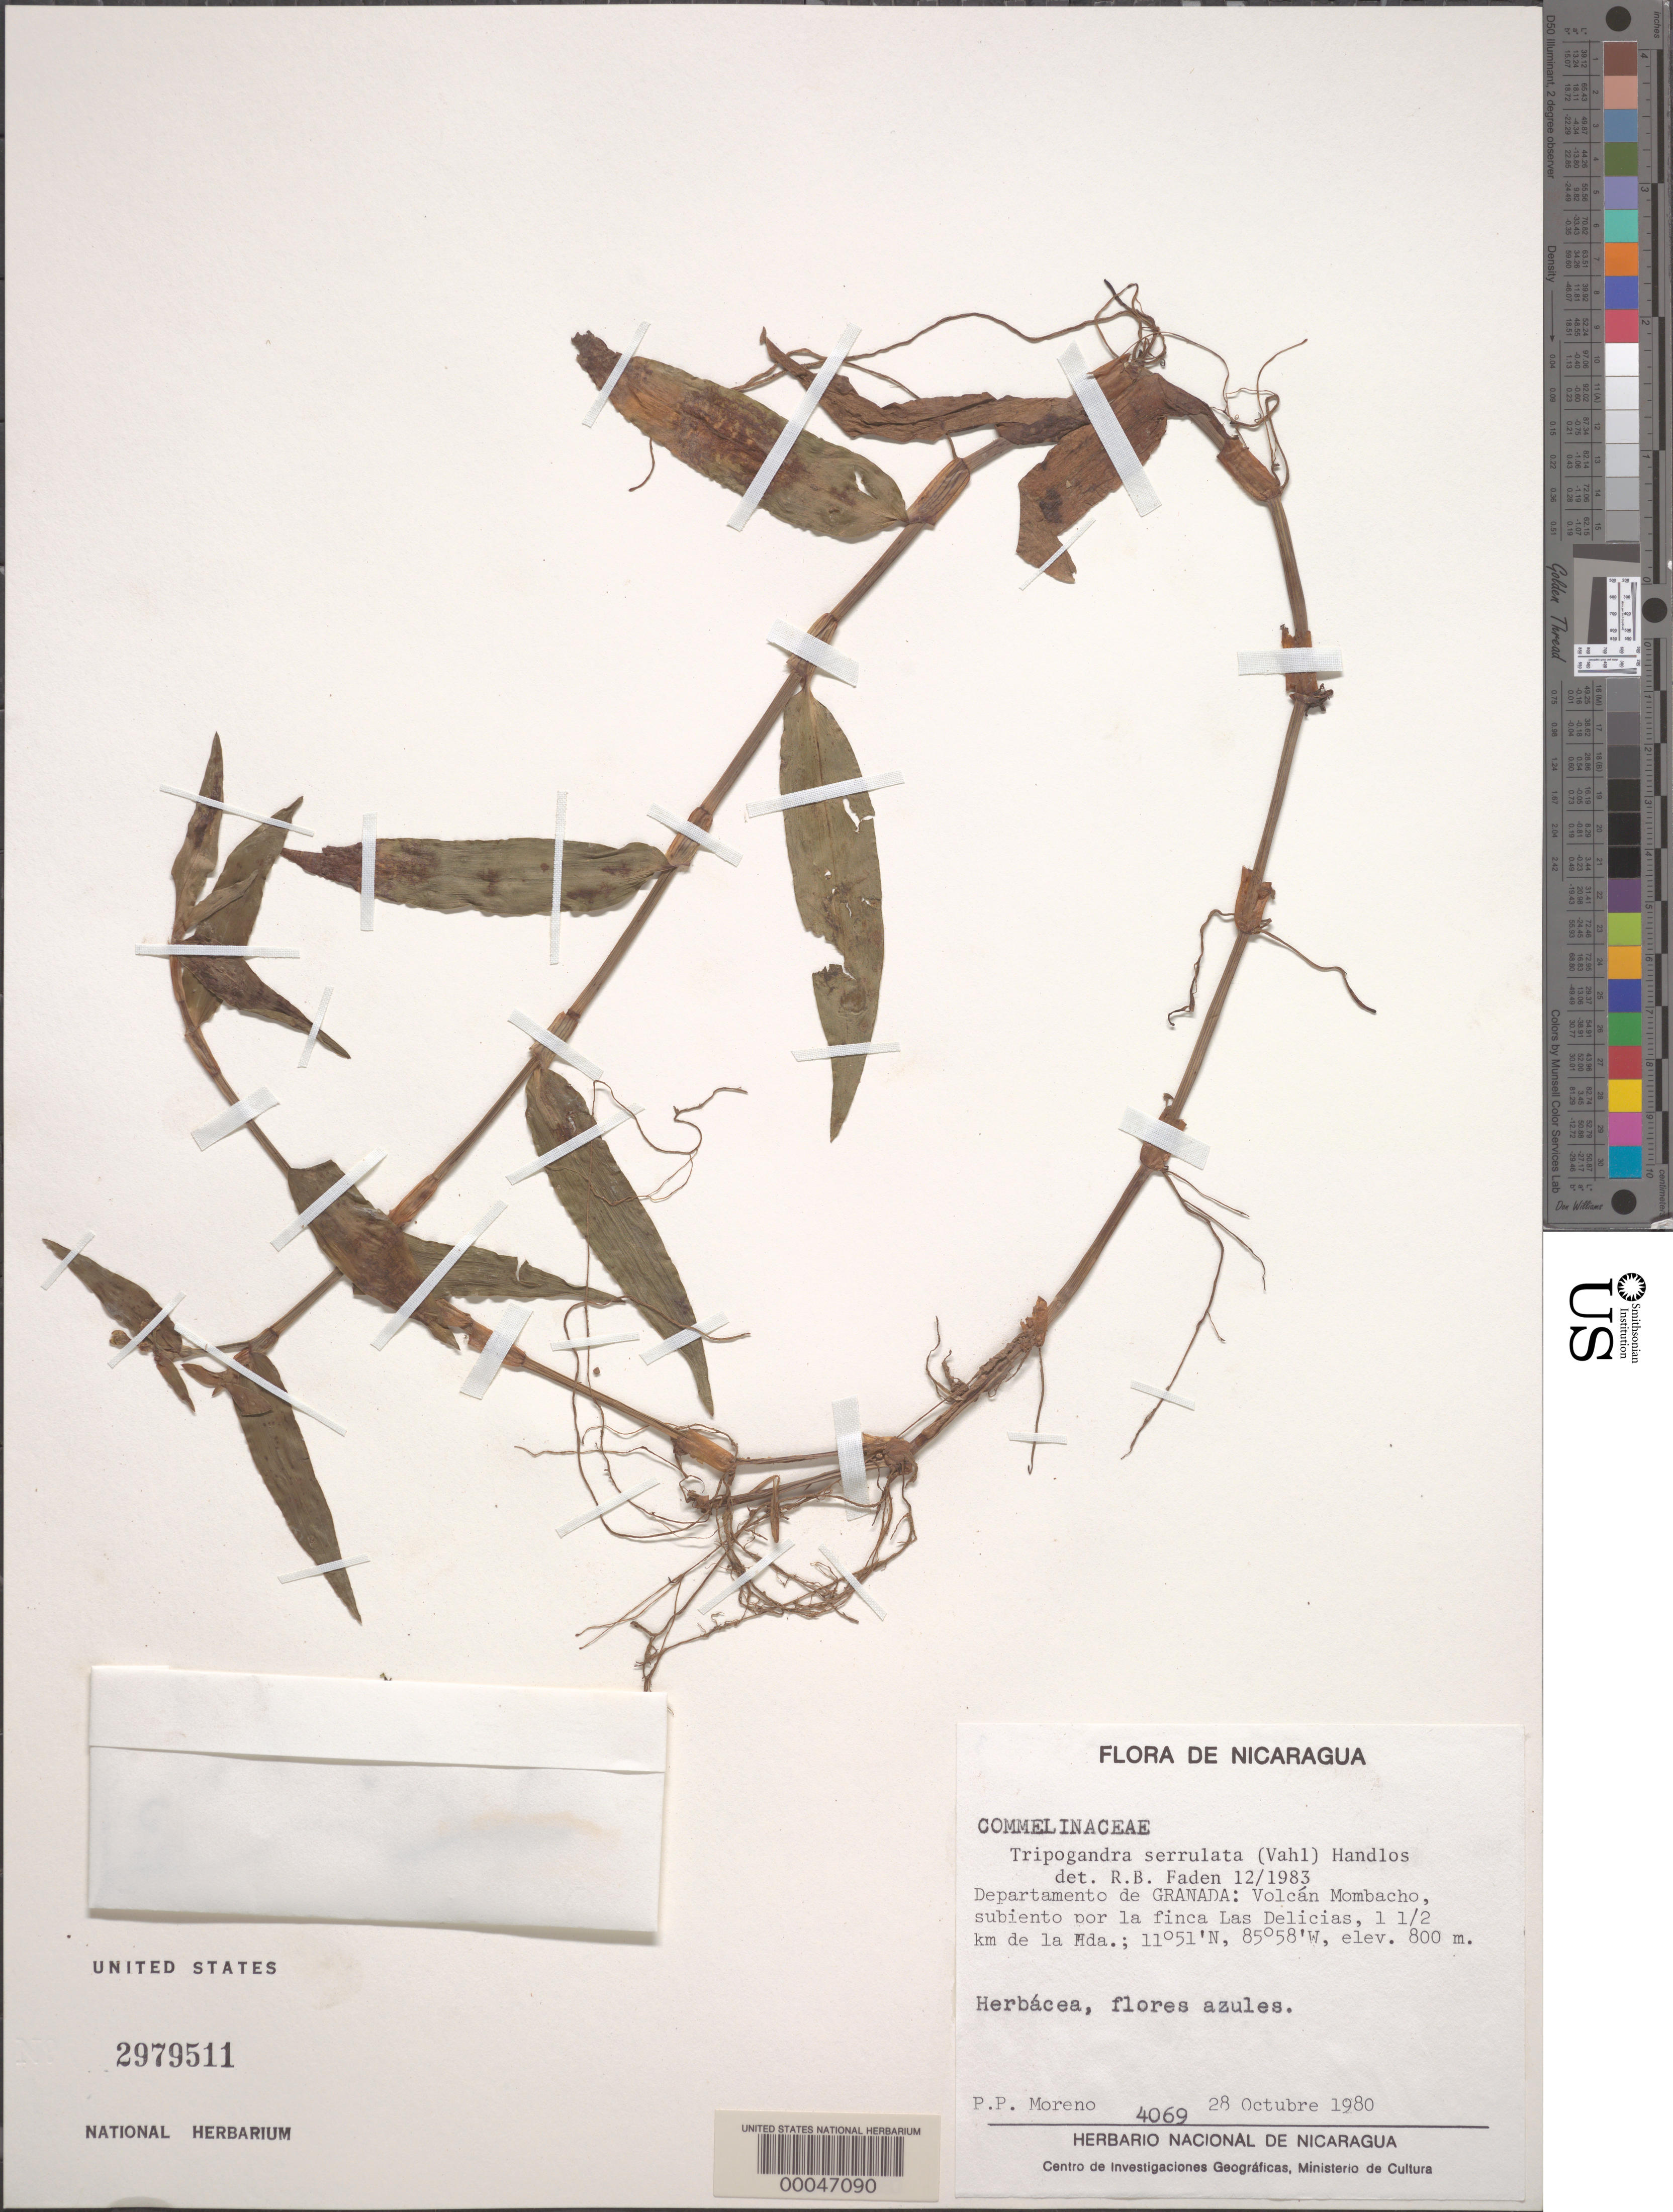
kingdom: Plantae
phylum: Tracheophyta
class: Liliopsida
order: Commelinales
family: Commelinaceae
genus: Tripogandra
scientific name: Tripogandra serrulata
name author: (Vahl) Handlos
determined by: Faden, Robert B., (US), Smithsonian Institution - National Museum of Natural History (UNITED STATES)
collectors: P. Moreno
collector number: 4069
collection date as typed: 28 Oct 1980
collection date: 1980-10-28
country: Nicaragua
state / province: Granada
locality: Volcan mombachox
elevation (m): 800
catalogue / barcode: US 2979511